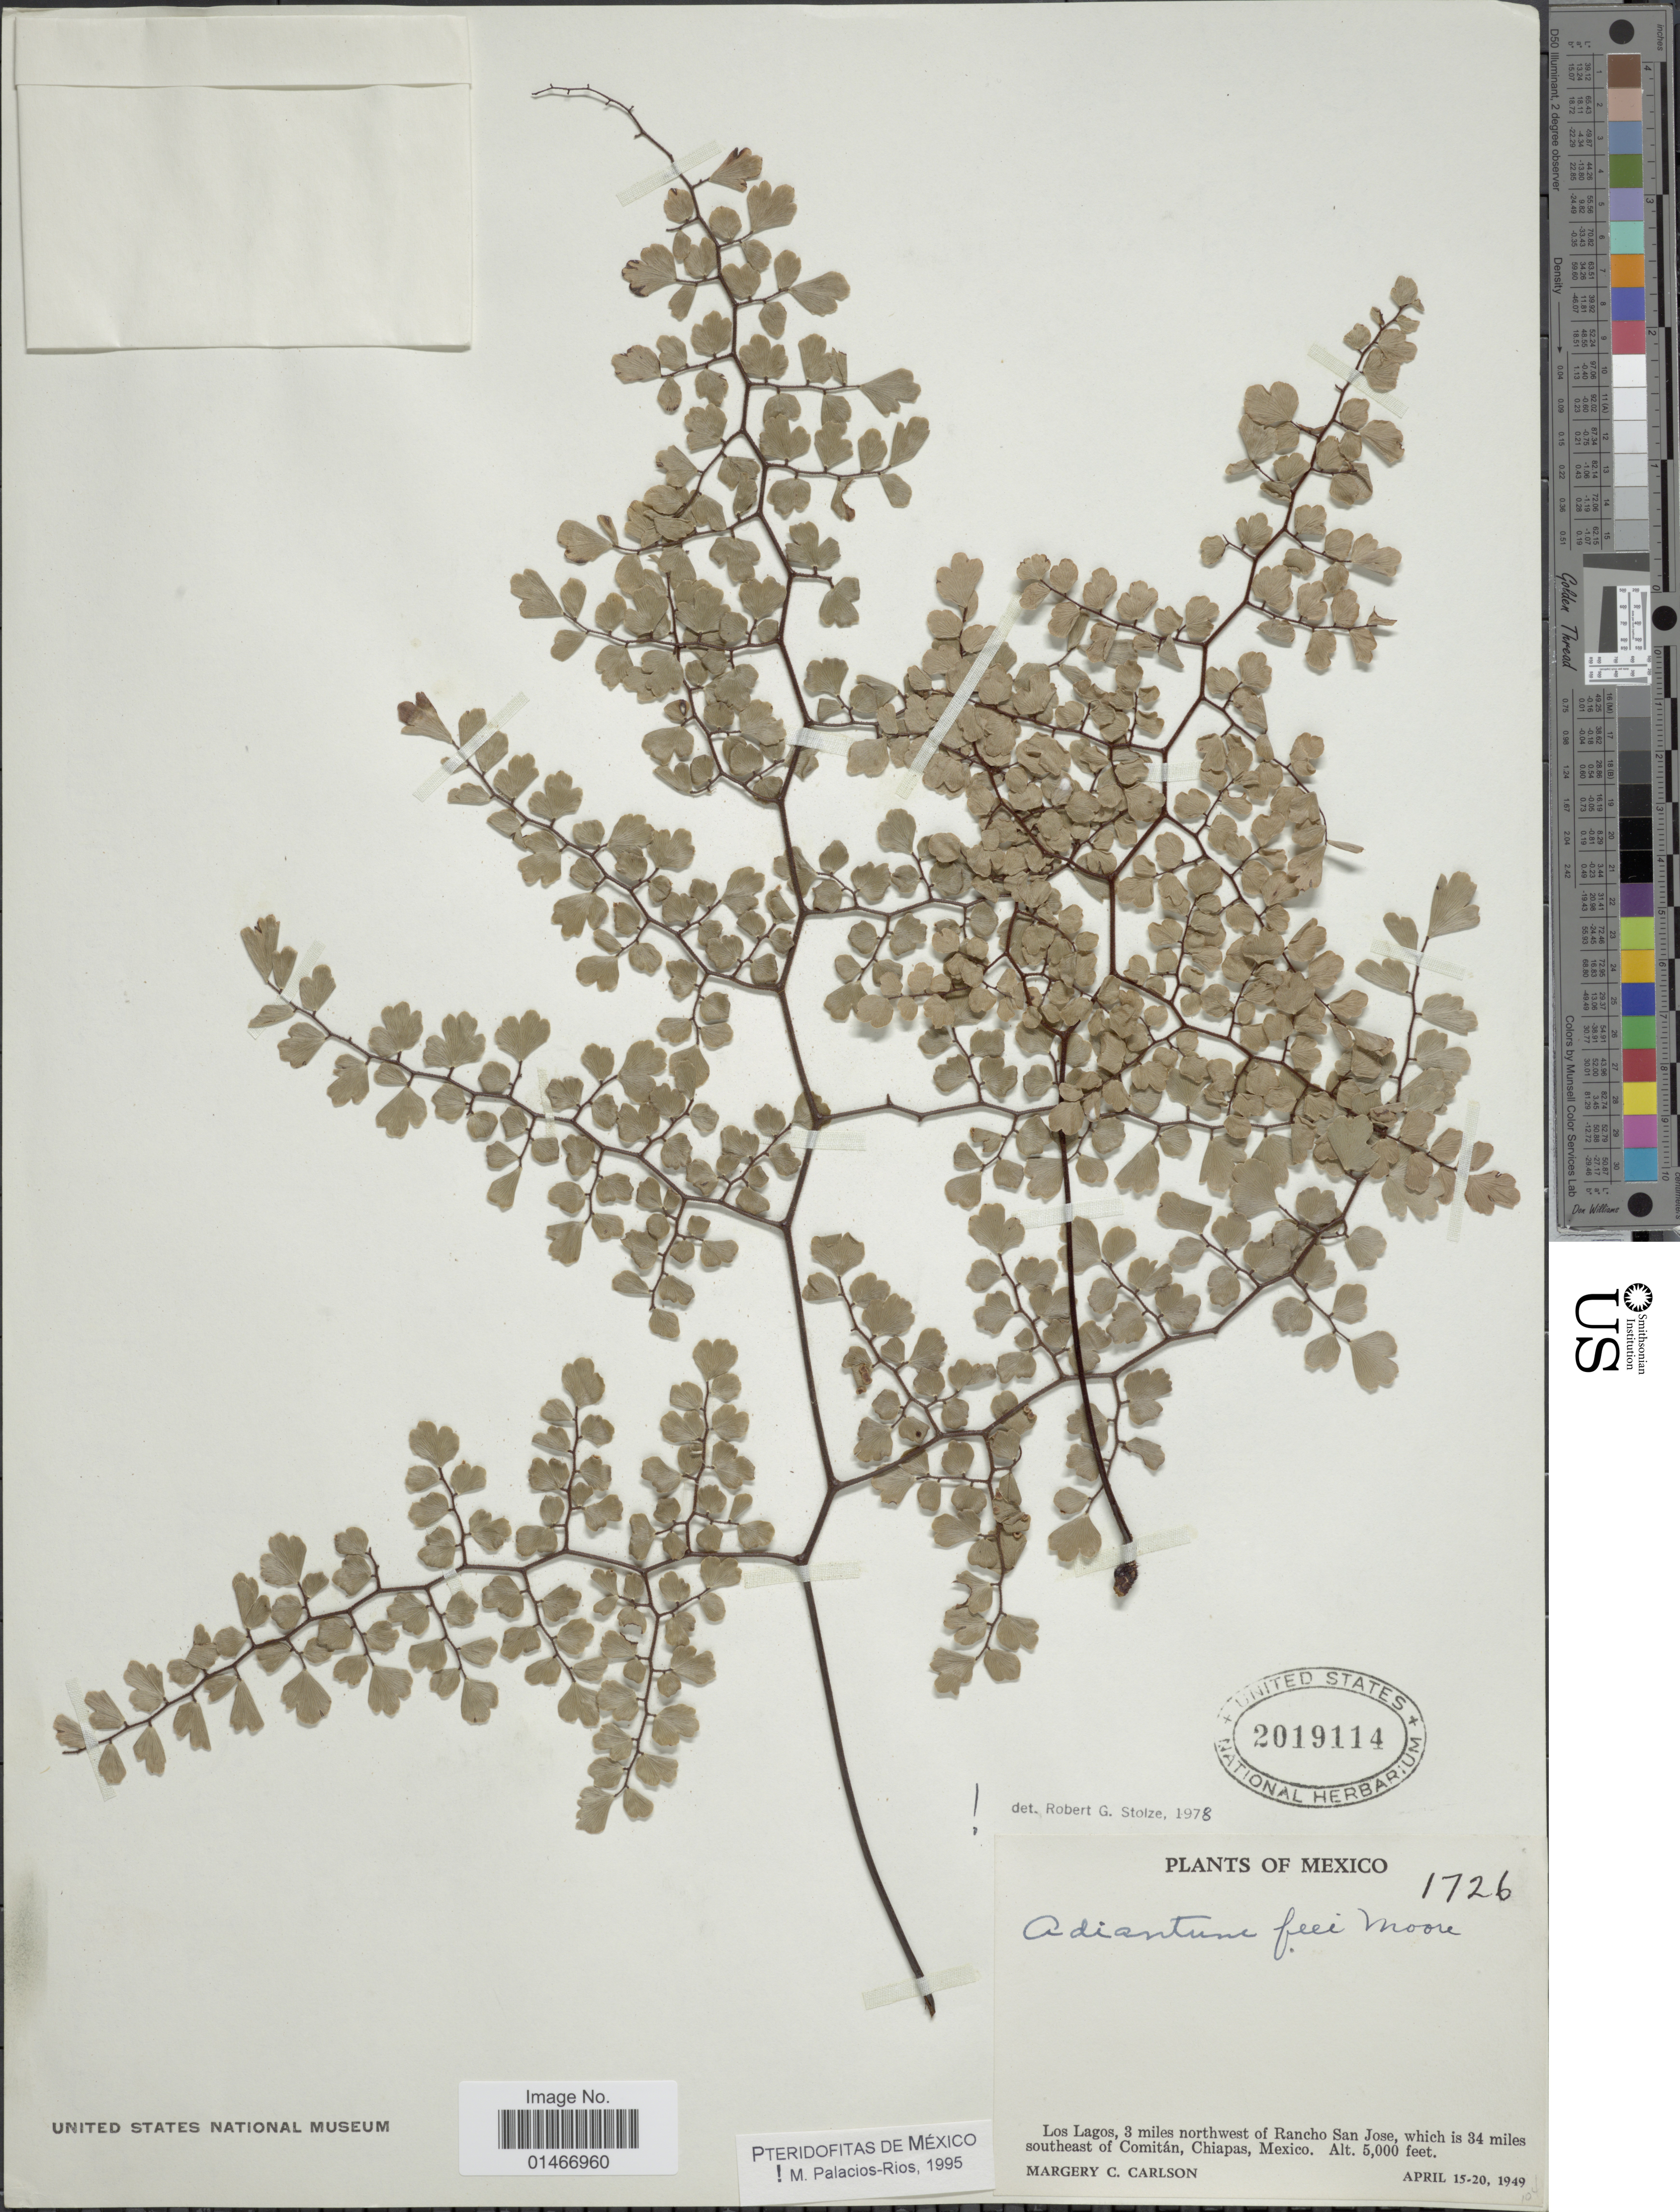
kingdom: Plantae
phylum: Tracheophyta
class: Polypodiopsida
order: Polypodiales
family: Pteridaceae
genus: Adiantum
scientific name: Adiantum feei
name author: T. Moore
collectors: M. C. Carlson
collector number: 1726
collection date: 1949-04-15/1949-04-20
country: Mexico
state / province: Chiapas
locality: Los Lagos, 3 miles northwest of Rancho San Jose, which is 34 miles southeast of Comitan.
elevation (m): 1524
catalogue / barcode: US 2019114